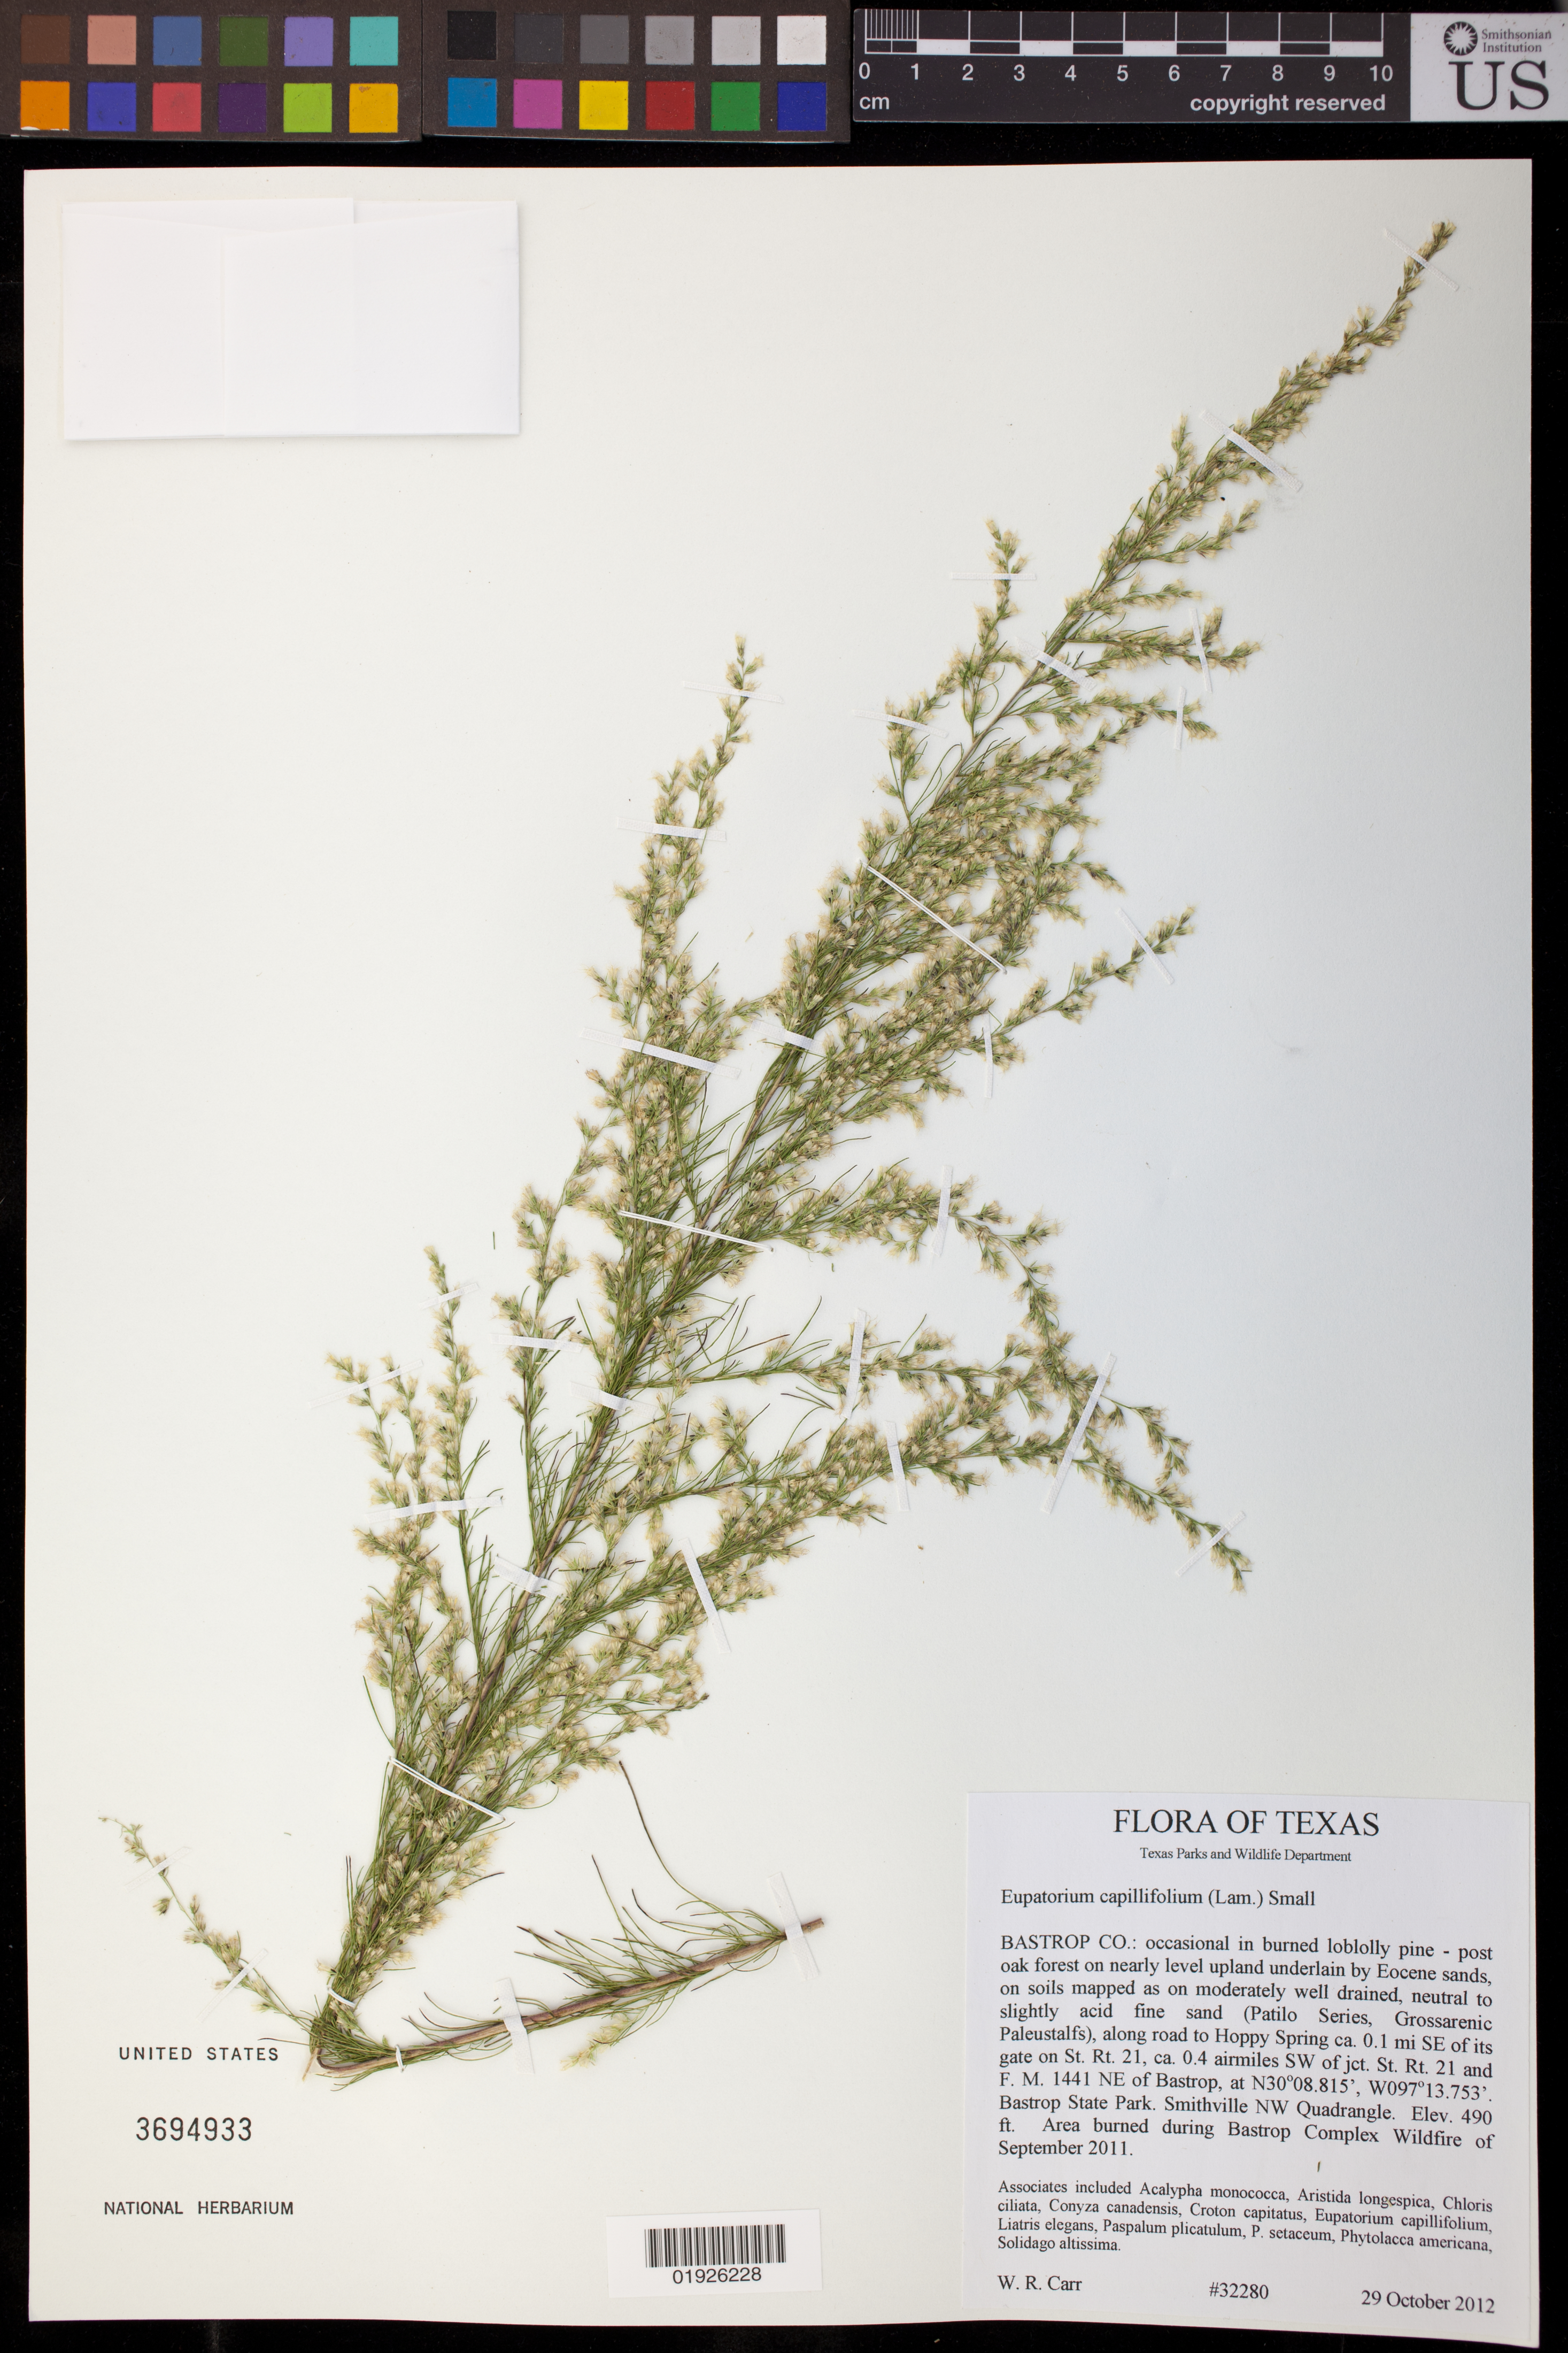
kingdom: Plantae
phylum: Tracheophyta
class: Magnoliopsida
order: Asterales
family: Asteraceae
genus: Eupatorium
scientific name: Eupatorium capillifolium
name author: (Lam.) Small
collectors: W. Carr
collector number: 32280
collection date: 2012-10-29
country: United States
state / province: Texas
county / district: Bastrop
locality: Along road to Hoppy Spring ca. 0.1 mi SE of its gate on St. Rt. 21, ca. 0.4 airmiles SW of jct. St. Rt. 21 and F. M. 1441 NE of Bastrop. Bastrop State Park. Smithville NW Quadrangle.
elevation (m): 149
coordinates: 30 08.815 N, 097 13.753 W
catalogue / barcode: US 3694933